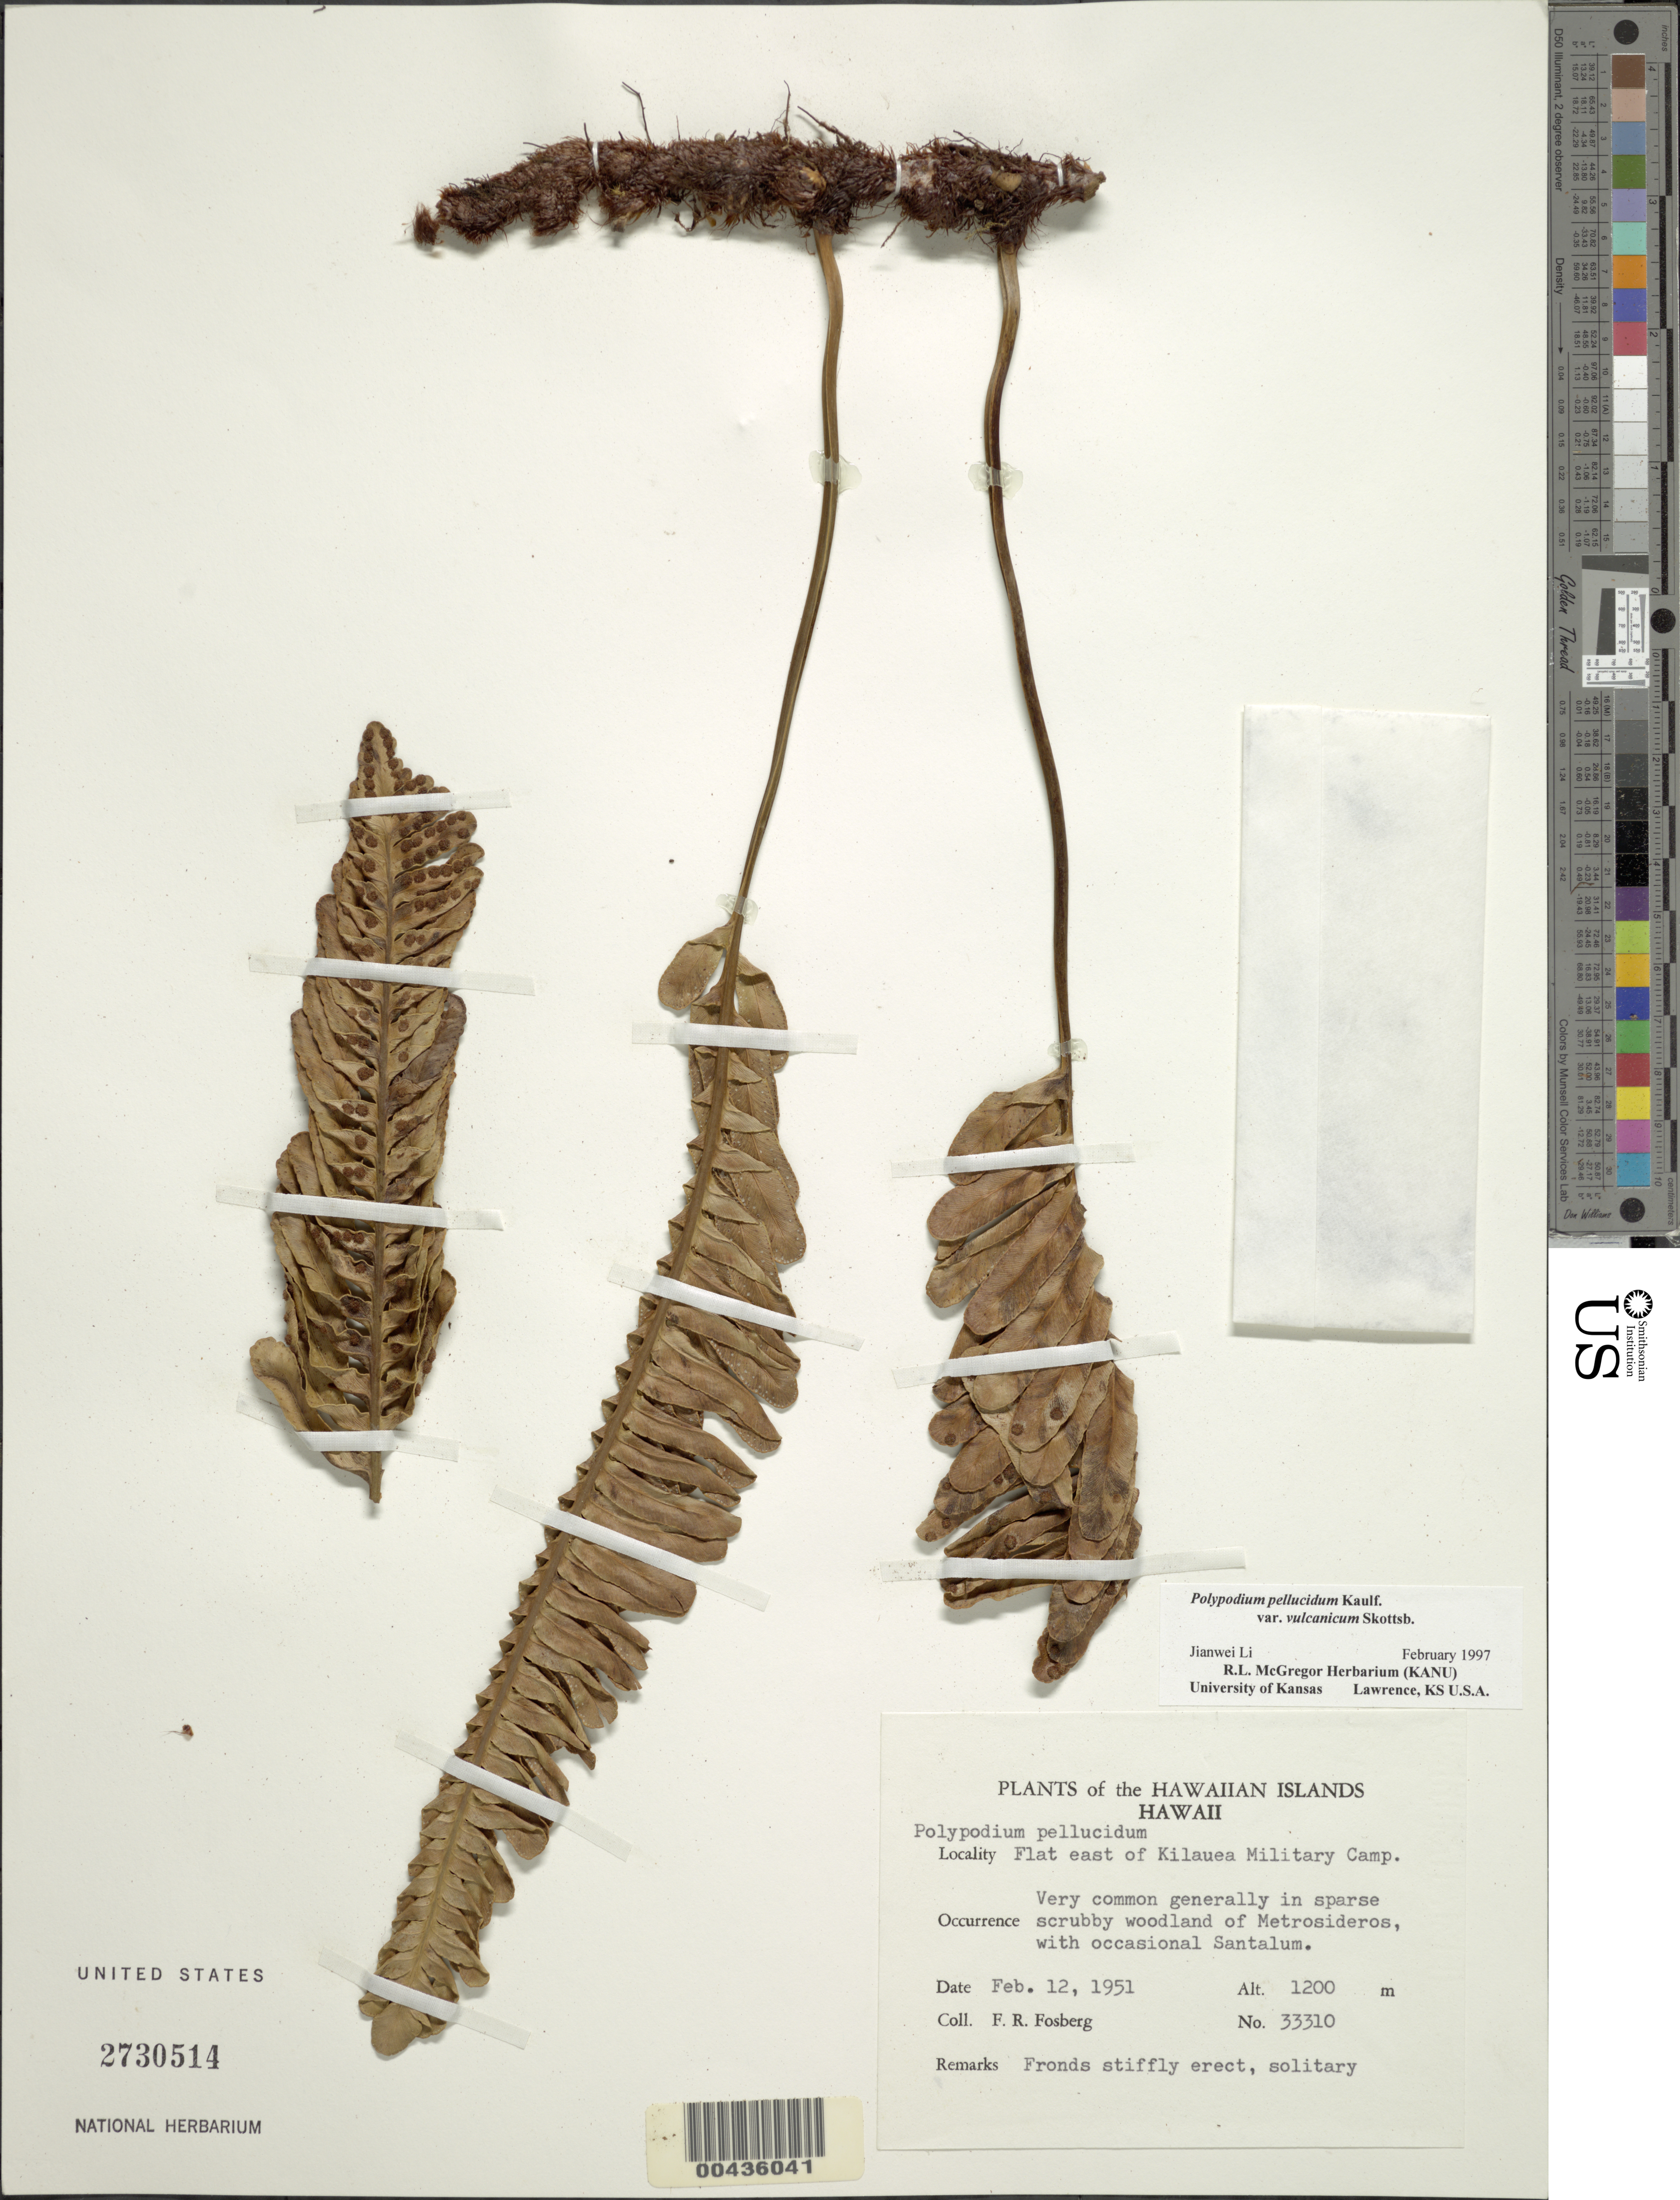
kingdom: Plantae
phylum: Tracheophyta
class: Polypodiopsida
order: Polypodiales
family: Polypodiaceae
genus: Polypodium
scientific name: Polypodium pellucidum var. vulcanicum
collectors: F. R. Fosberg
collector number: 33310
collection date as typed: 12 Feb 1951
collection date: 1951-02-12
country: United States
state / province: Hawaii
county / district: Hawaii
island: Hawaii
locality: Flat E of Kilauea Military Camp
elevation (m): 1200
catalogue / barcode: US 2730514